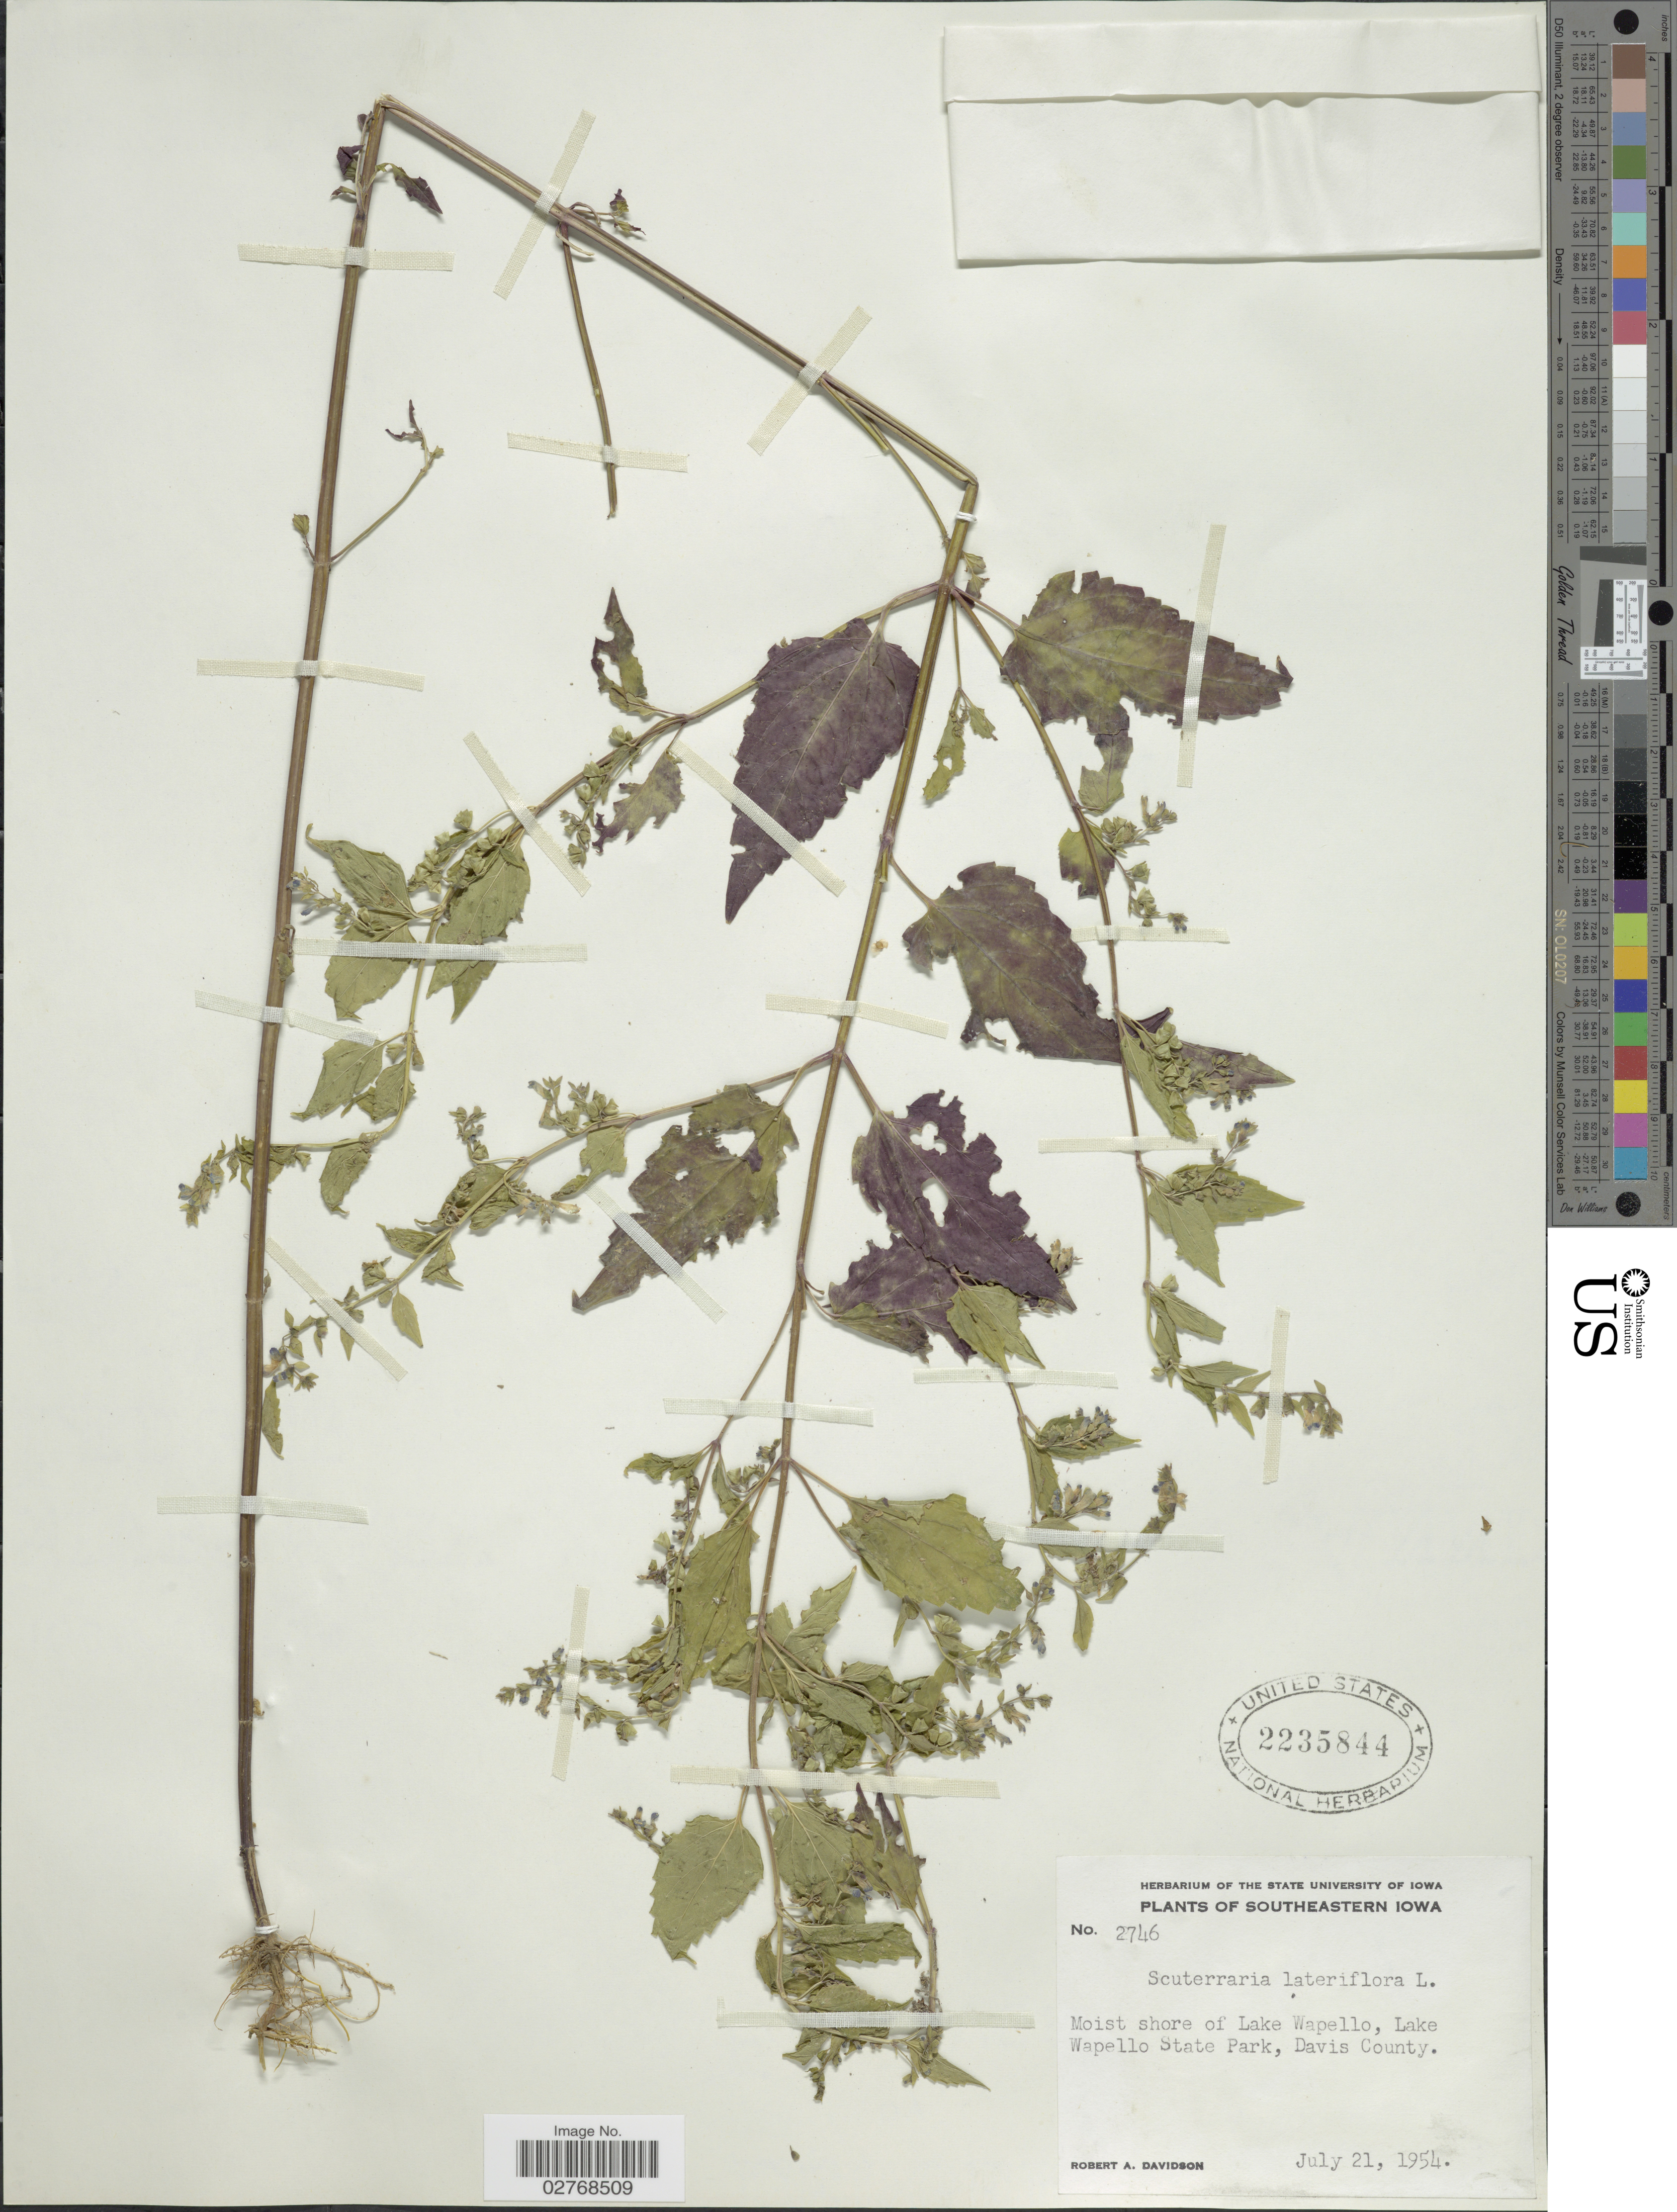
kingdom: Plantae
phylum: Tracheophyta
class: Magnoliopsida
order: Lamiales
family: Lamiaceae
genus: Scutellaria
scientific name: Scutellaria lateriflora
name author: L.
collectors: R. A. Davidson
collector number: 2746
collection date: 1954-07-21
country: United States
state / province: Iowa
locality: Southeastern Iowa. Moist shore of Lake Wapello, Lake Wapello State Park, Davis County.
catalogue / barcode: US 2235844